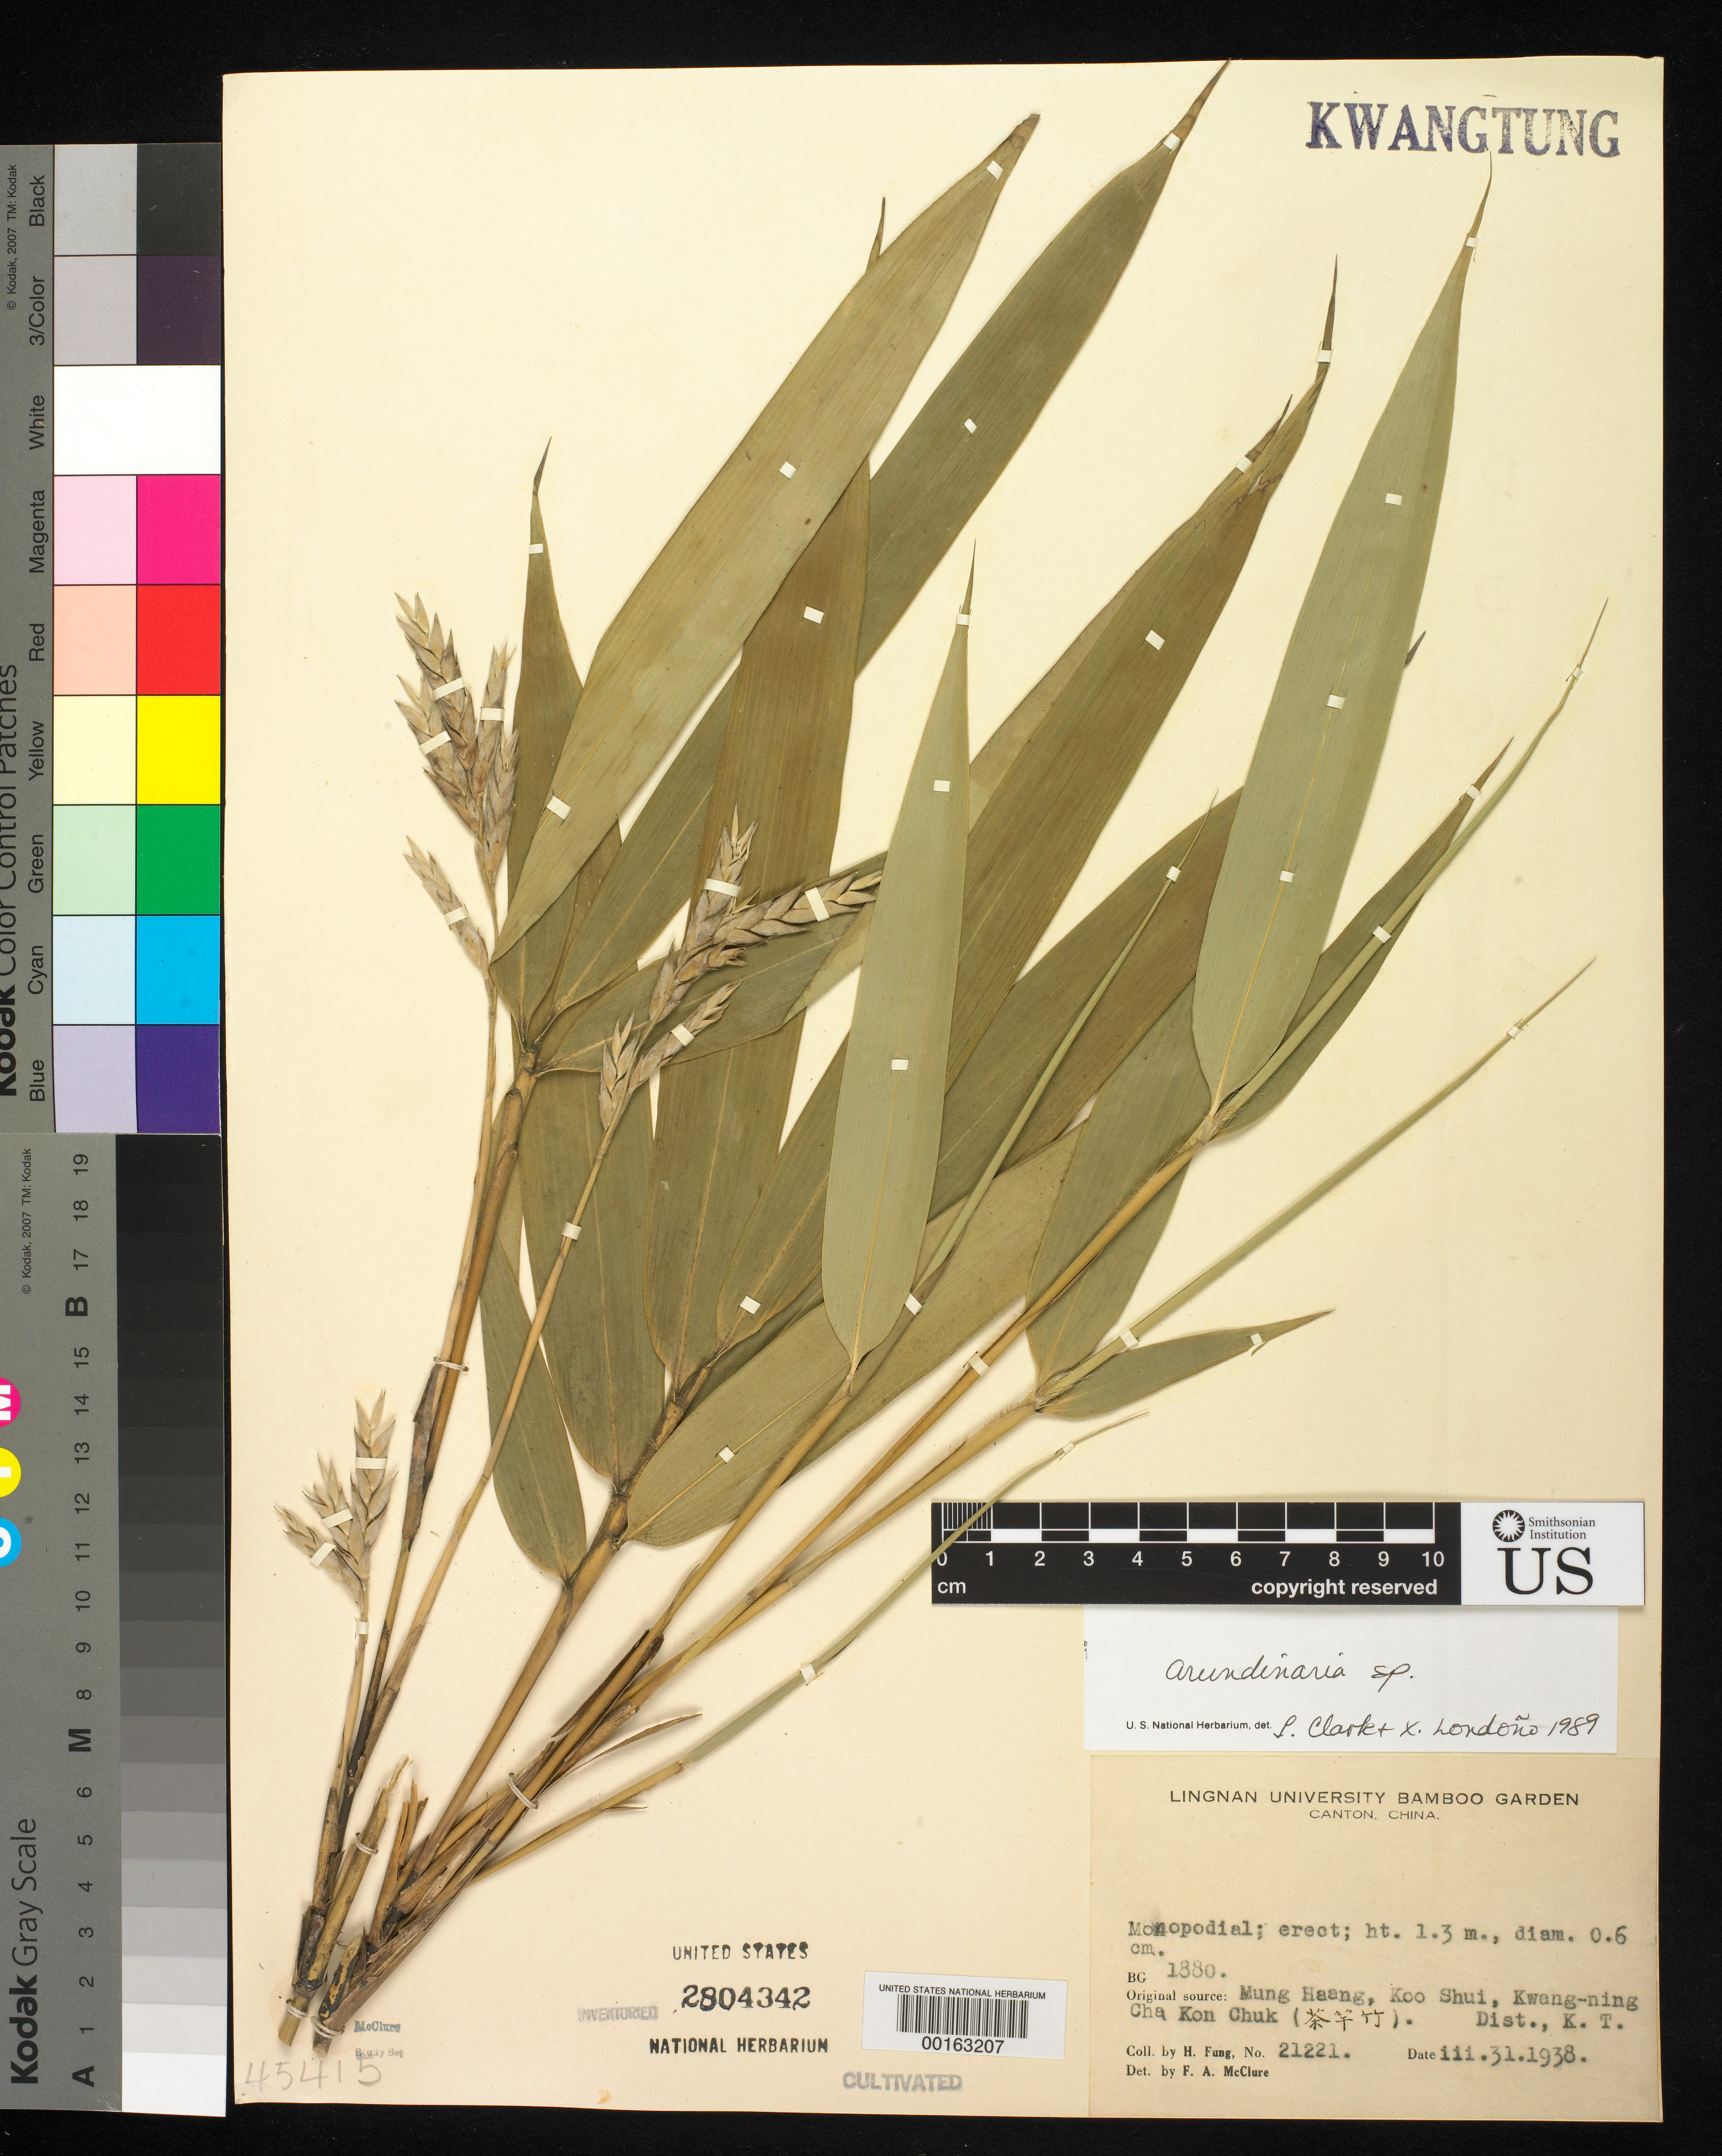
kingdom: Plantae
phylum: Tracheophyta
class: Liliopsida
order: Poales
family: Poaceae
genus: Arundinaria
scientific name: Arundinaria sp.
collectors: H. L. Fung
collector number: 21221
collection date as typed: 31 Mar 1938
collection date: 1938-03-31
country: China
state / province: Guangdong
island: Honam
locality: Lingnan univ. bg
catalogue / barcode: US 2804342